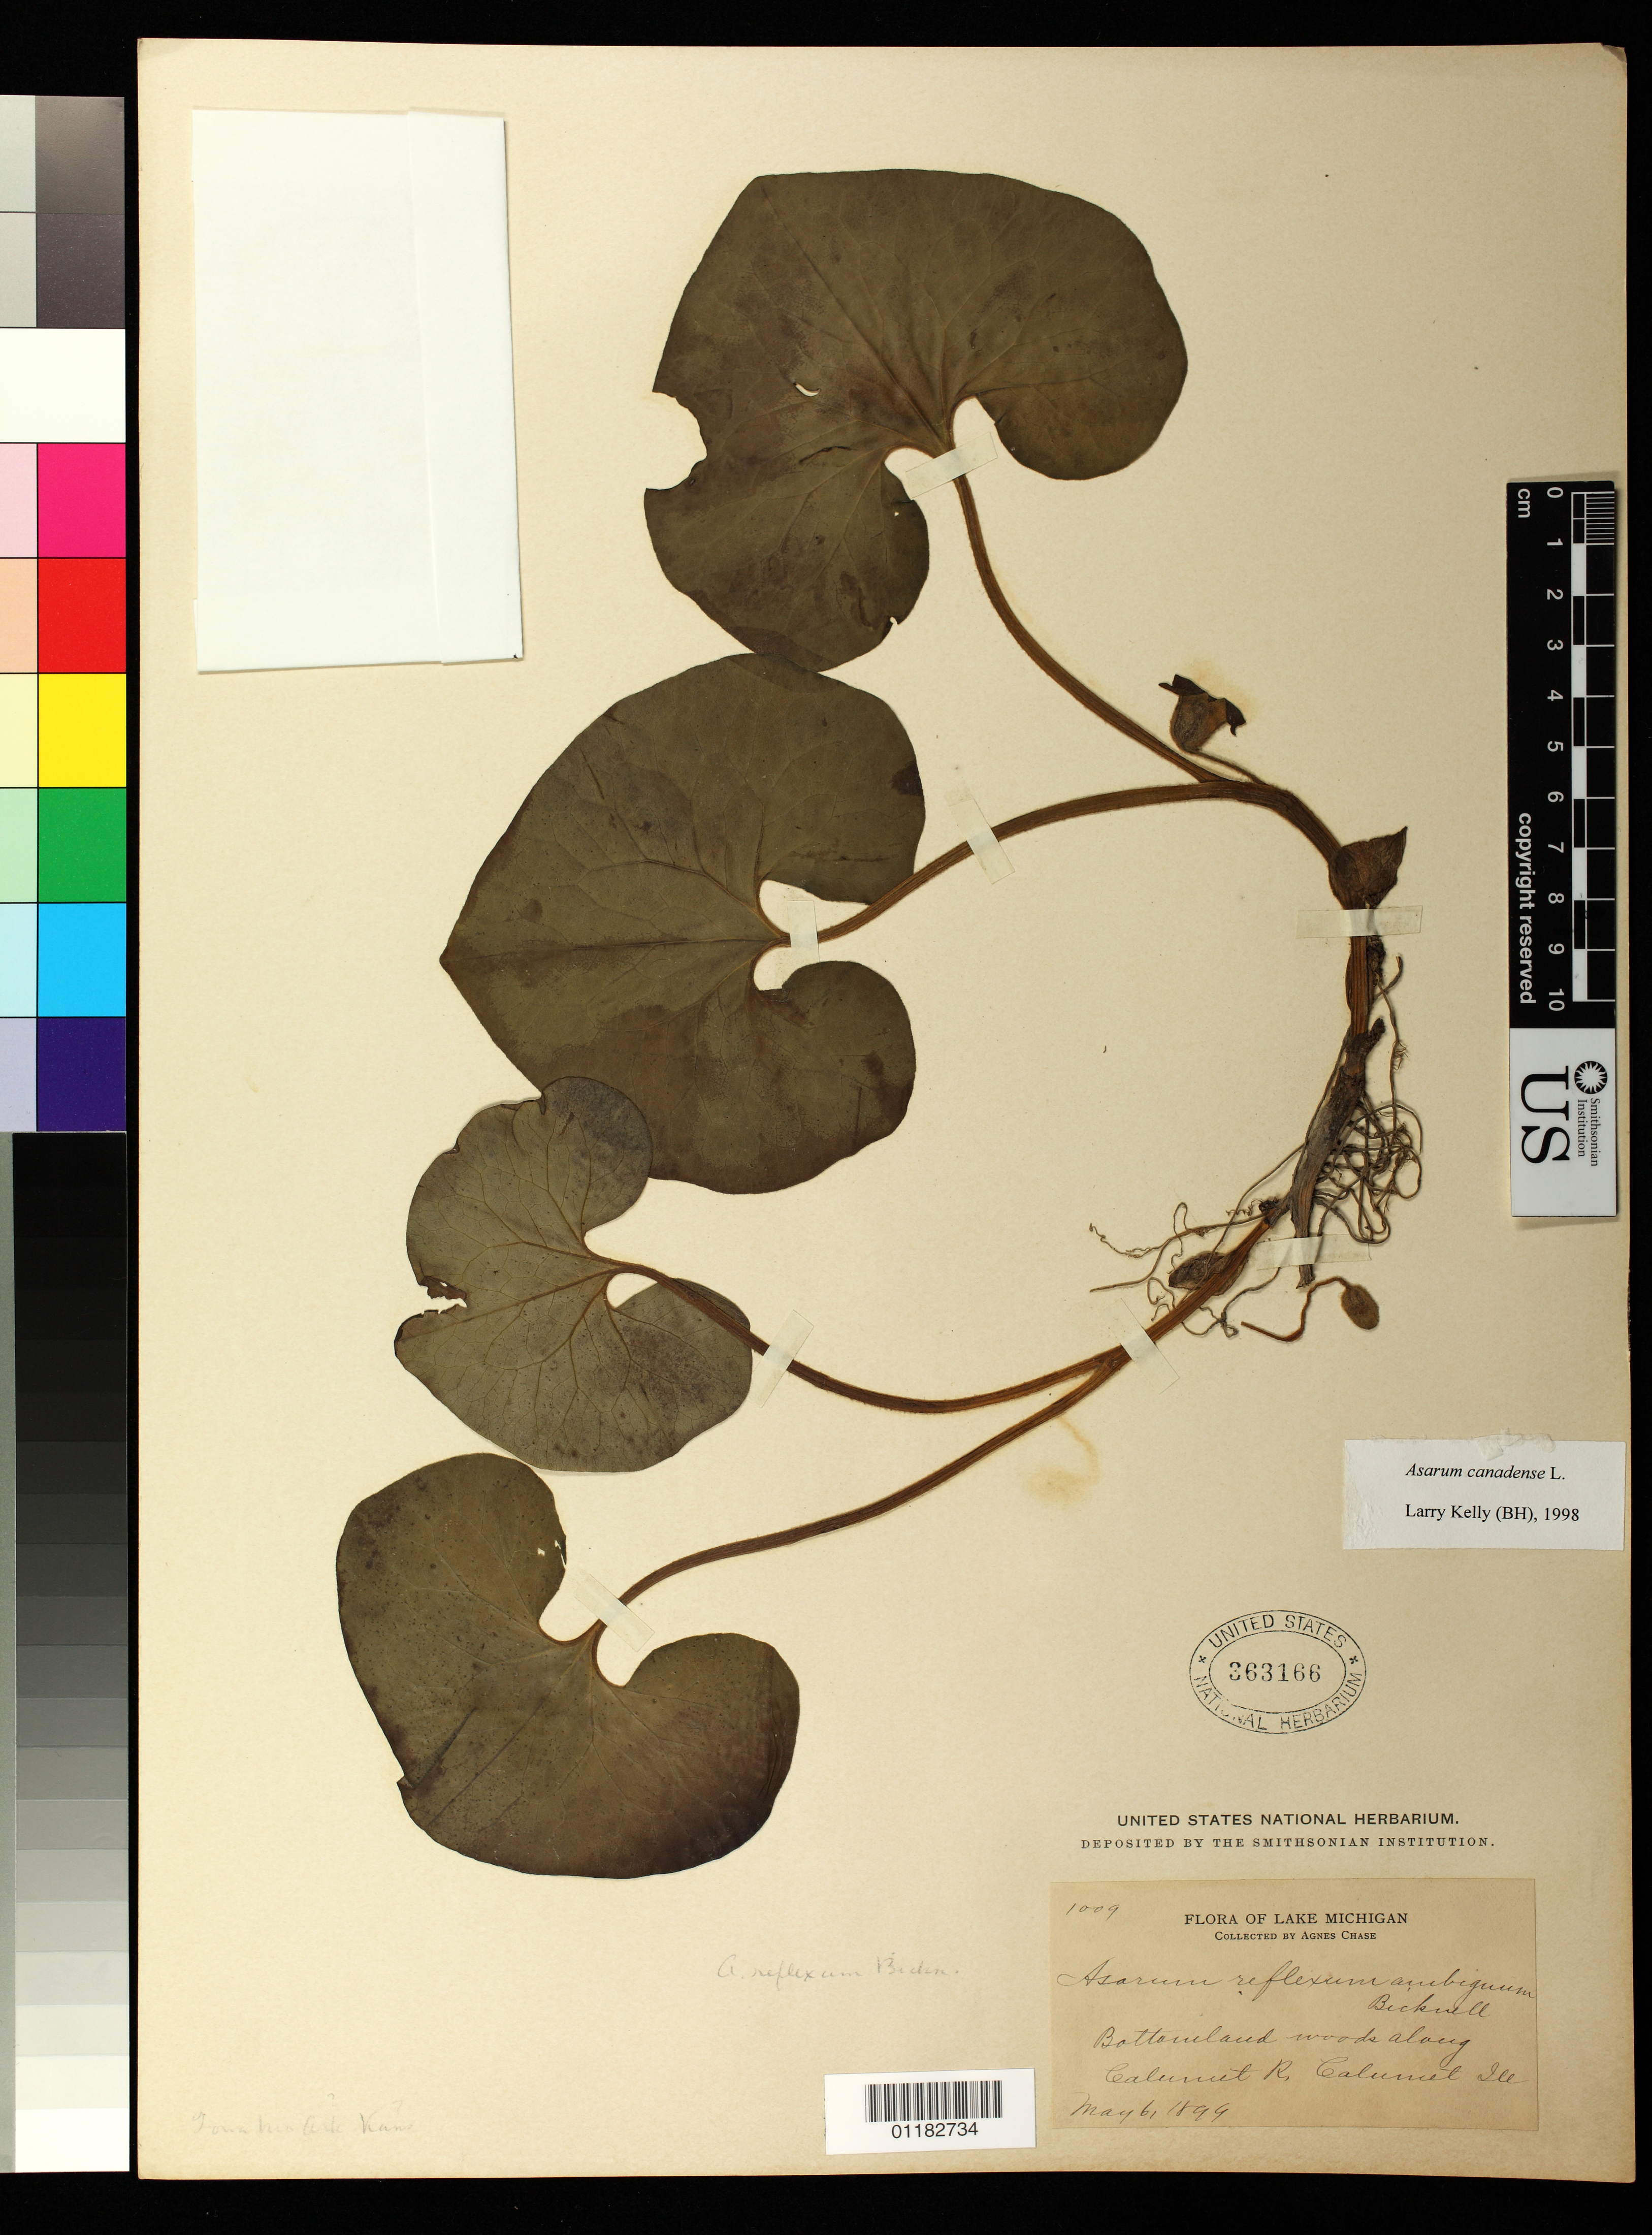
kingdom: Plantae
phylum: Tracheophyta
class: Magnoliopsida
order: Piperales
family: Aristolochiaceae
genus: Asarum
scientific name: Asarum canadense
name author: L.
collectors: A. Chase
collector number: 1009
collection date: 1899-05-06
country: United States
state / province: Illinois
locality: Bottomland woods along Calumet River, Calumet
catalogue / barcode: US 363166